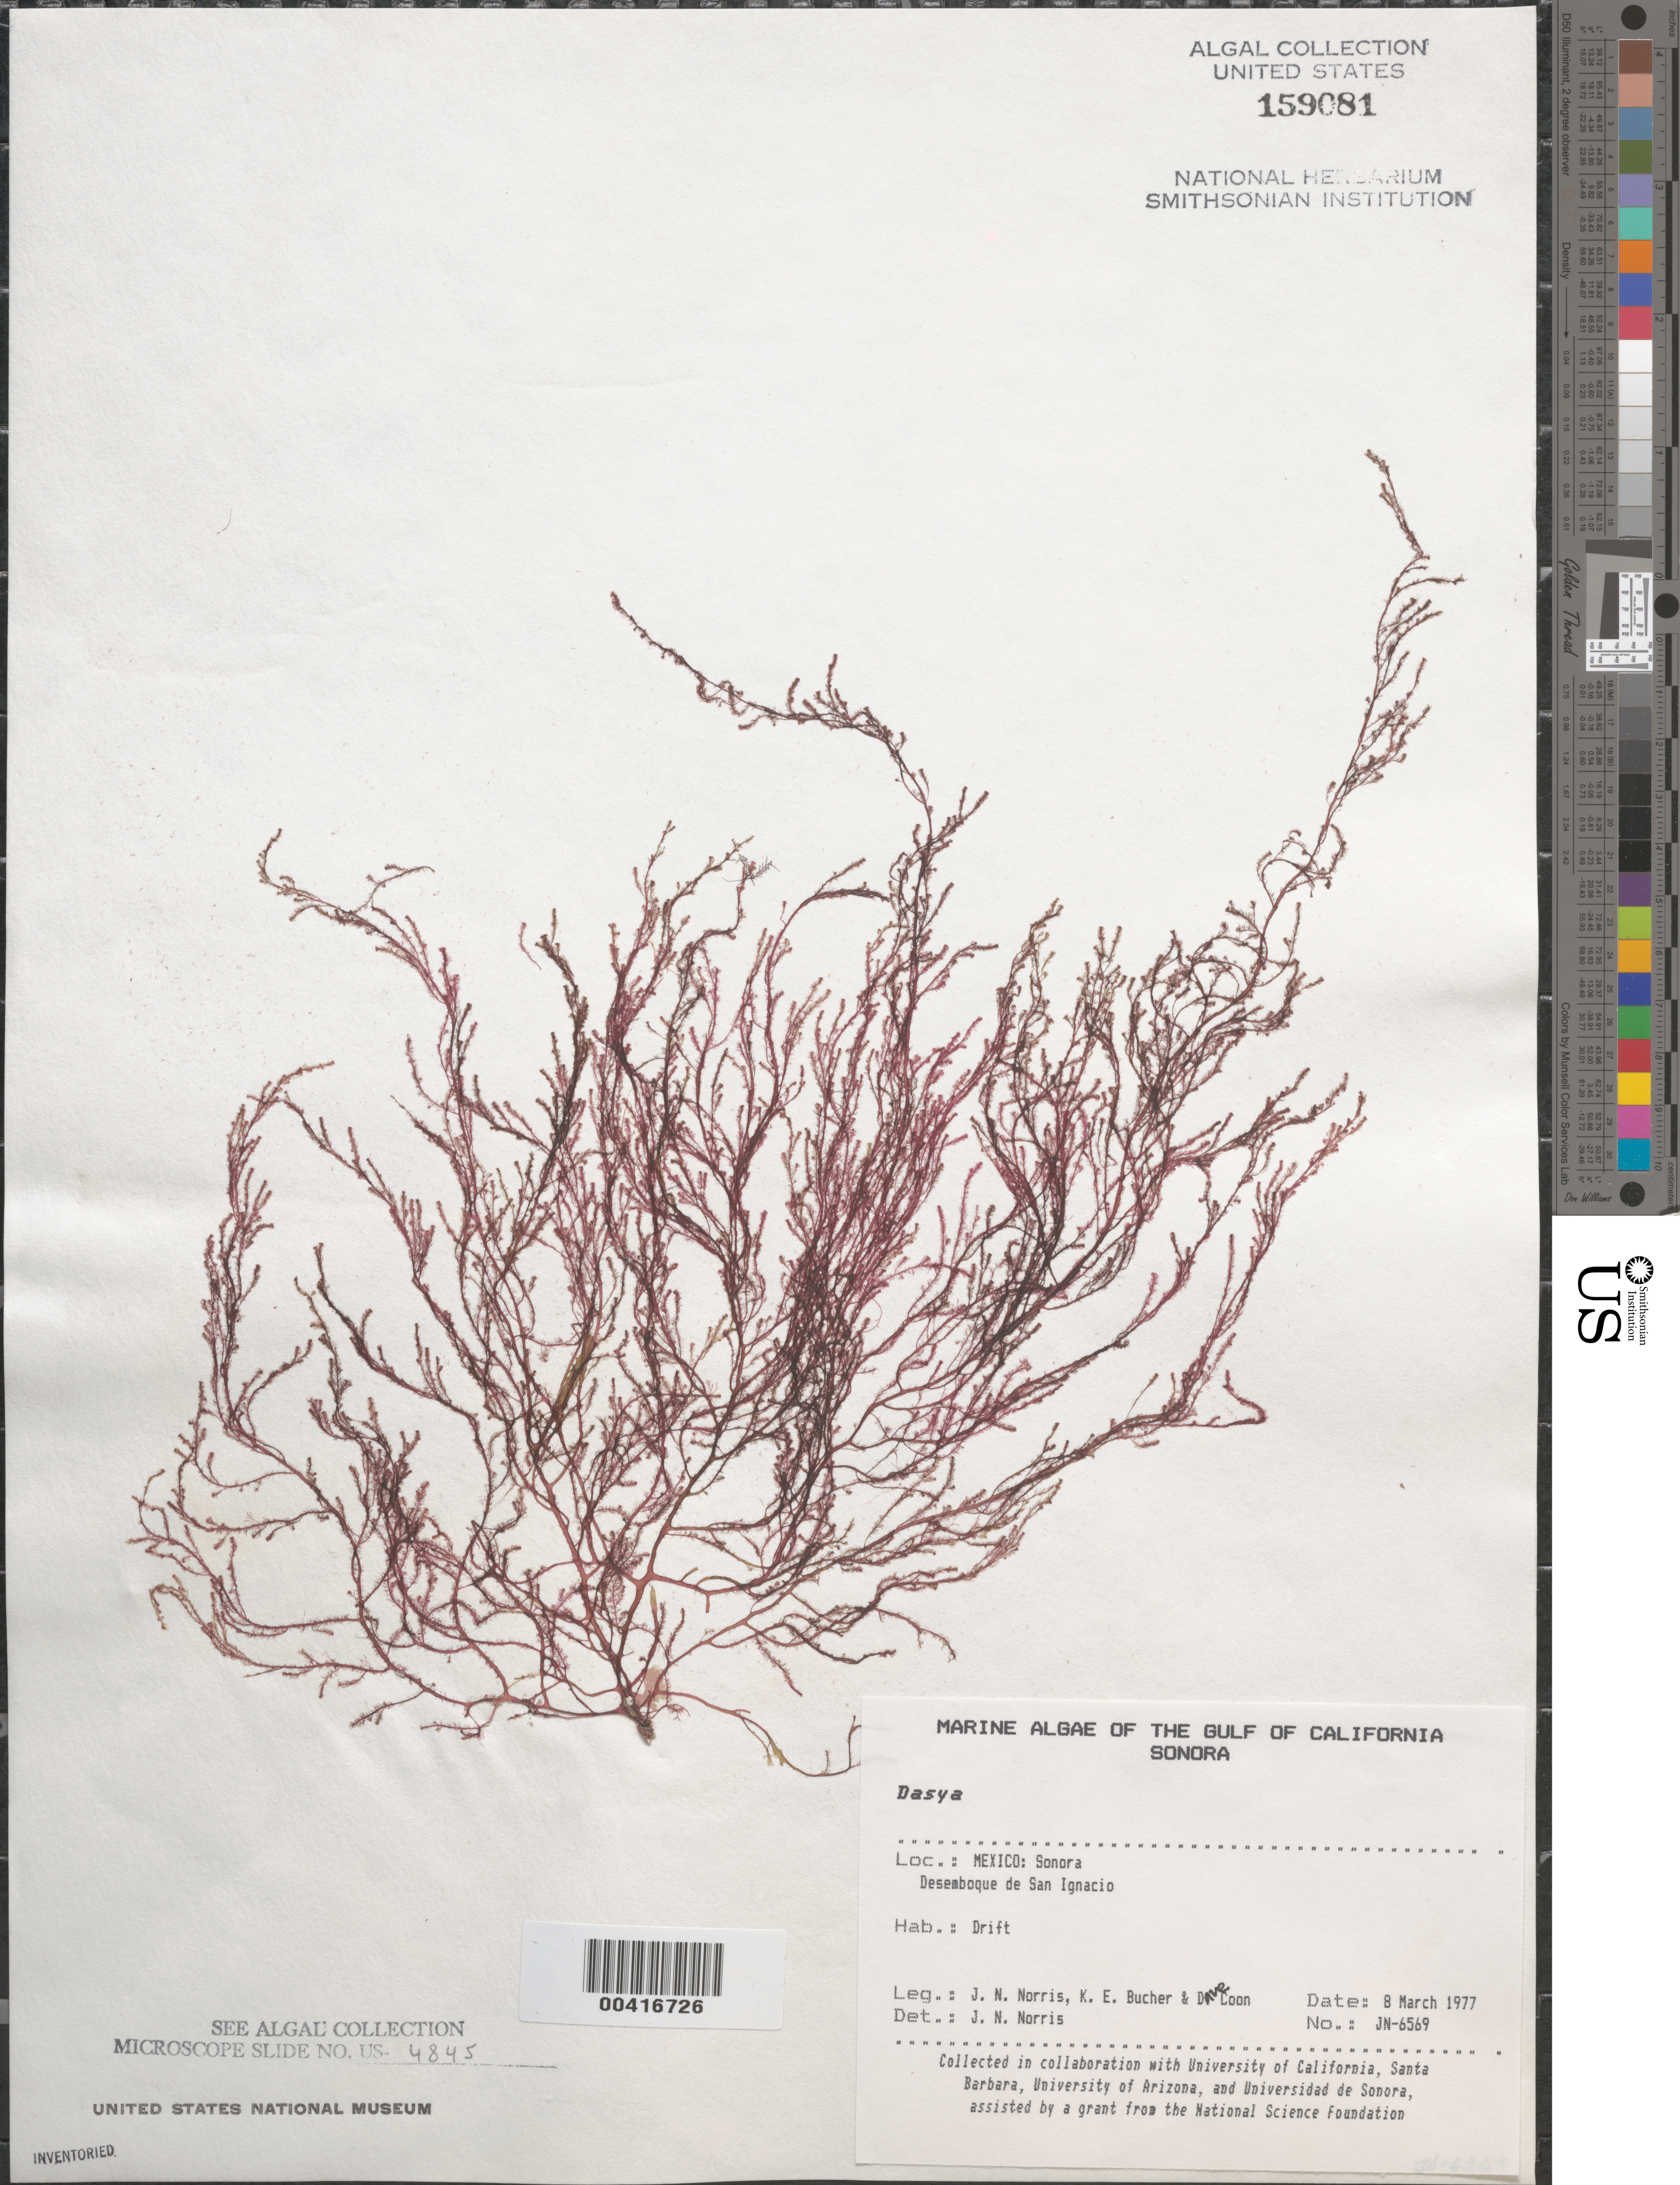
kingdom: Plantae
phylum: Rhodophyta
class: Florideophyceae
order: Ceramiales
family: Dasyaceae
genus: Dasya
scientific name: Dasya sp.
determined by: Norris, James N.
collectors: J. N. Norris, K. E. Bucher & D. Coon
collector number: JN-6569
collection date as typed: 08 Mar 1977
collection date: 1977-03-08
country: Mexico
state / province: Sonora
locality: Desemboque de San Ignacio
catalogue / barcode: US 159081